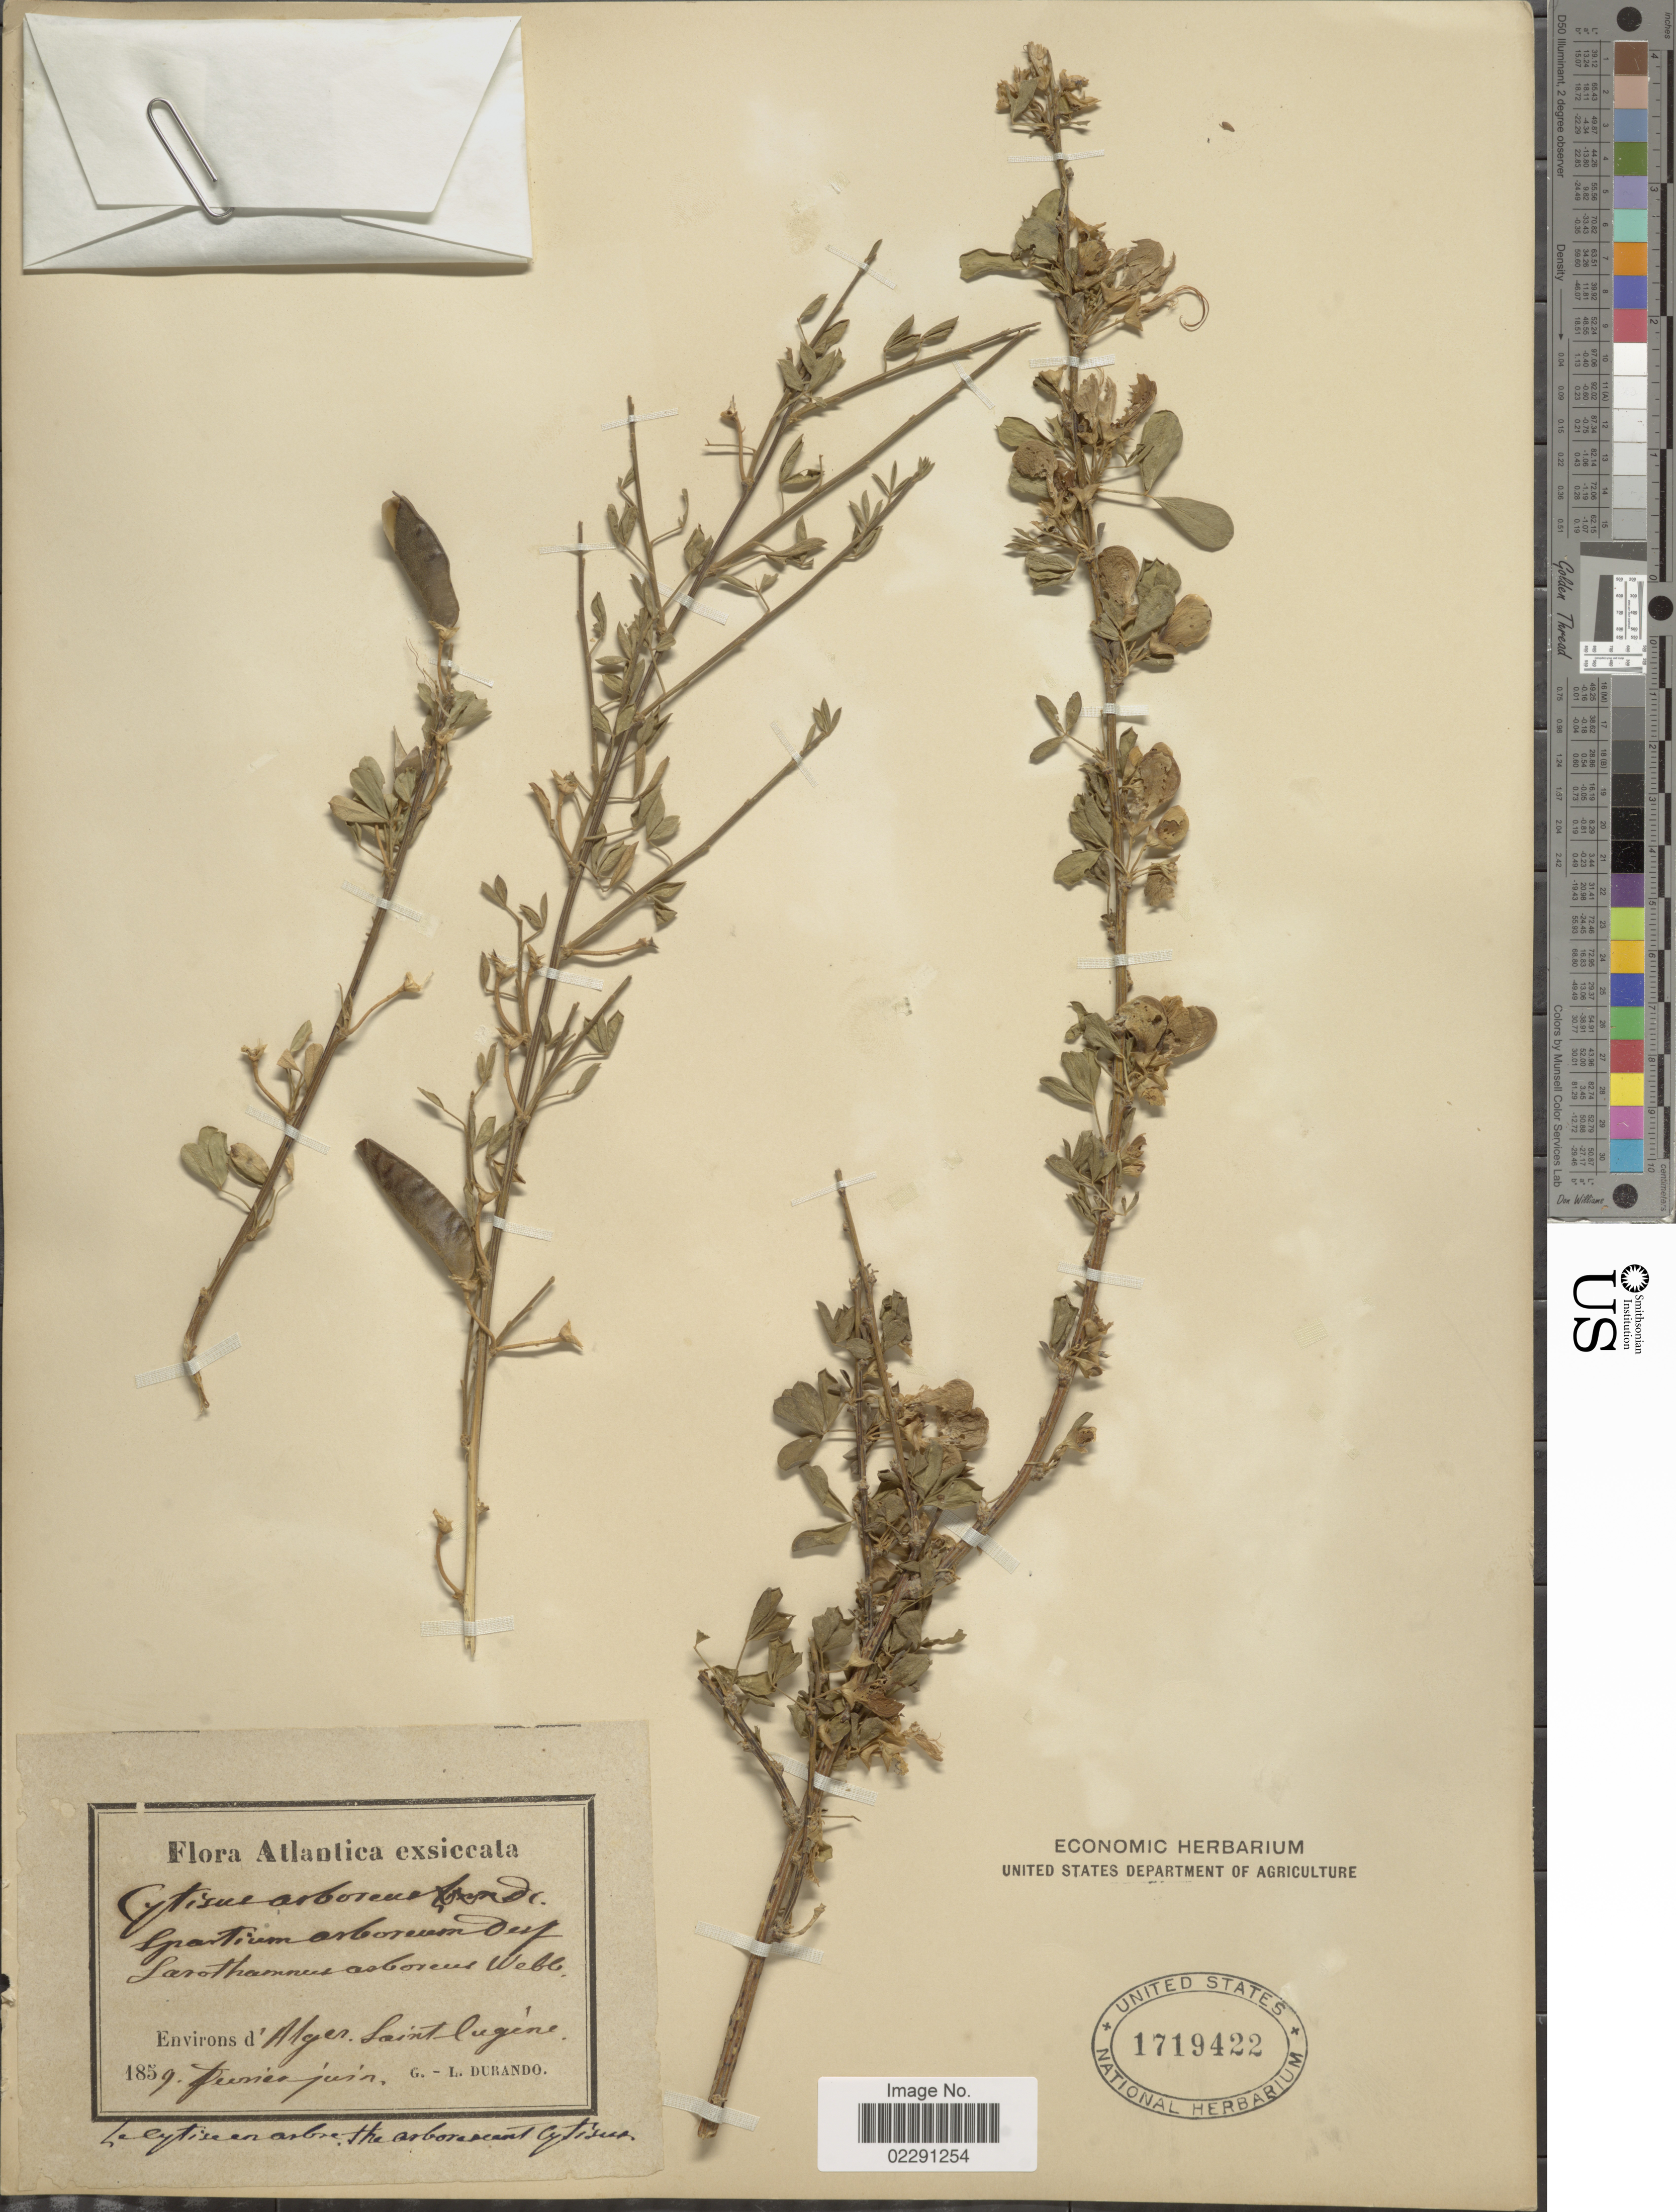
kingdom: Plantae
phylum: Tracheophyta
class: Magnoliopsida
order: Fabales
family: Fabaceae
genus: Cytisus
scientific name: Cytisus arboreus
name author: (Desf.) DC.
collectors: G. Durando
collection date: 1859-02/1859-06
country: Algeria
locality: Atlantica, environs d'Alger Saint Eugene.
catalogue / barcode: US 1719422